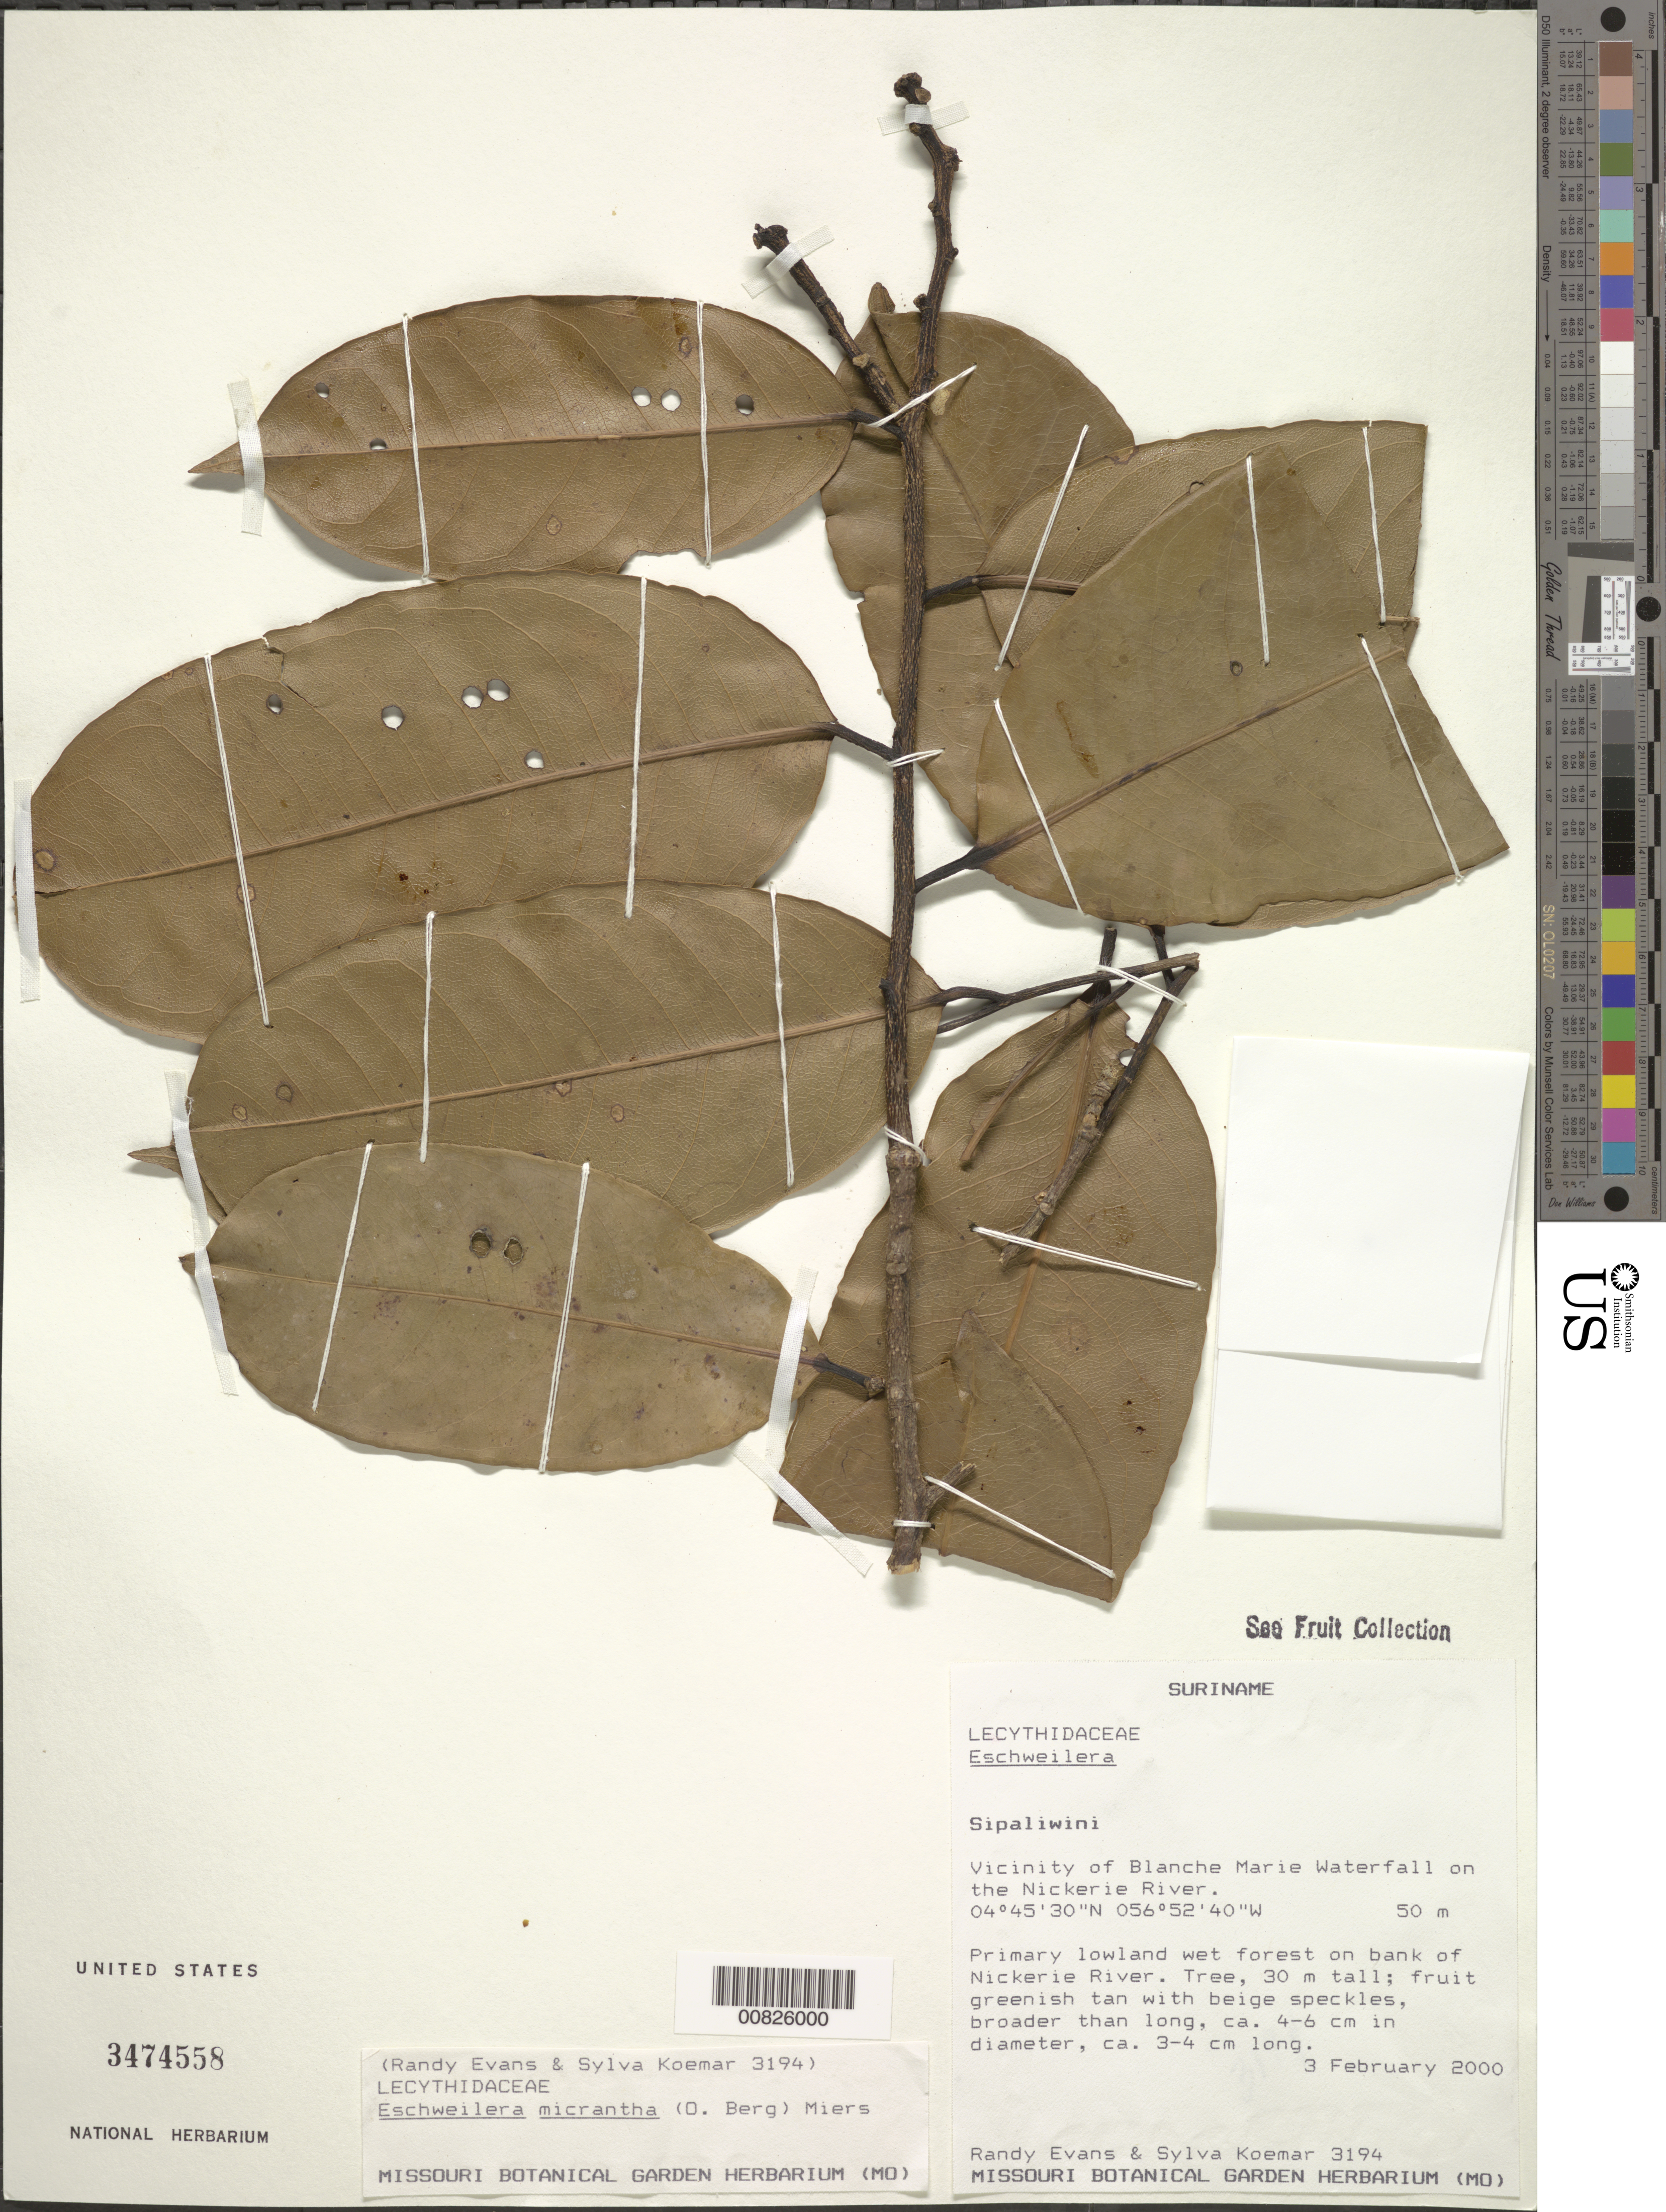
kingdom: Plantae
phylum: Tracheophyta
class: Magnoliopsida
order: Ericales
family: Lecythidaceae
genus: Eschweilera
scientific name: Eschweilera micrantha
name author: (O. Berg) Miers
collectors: R. Evans & S. Koemar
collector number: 3194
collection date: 2000-02-03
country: Suriname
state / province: Sipaliwini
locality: Vicinity of Blanche Marie Waterfall on the Nickerie River. Primary lowland wet forest on bank of Nickerie River.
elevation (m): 50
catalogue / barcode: US 3474558